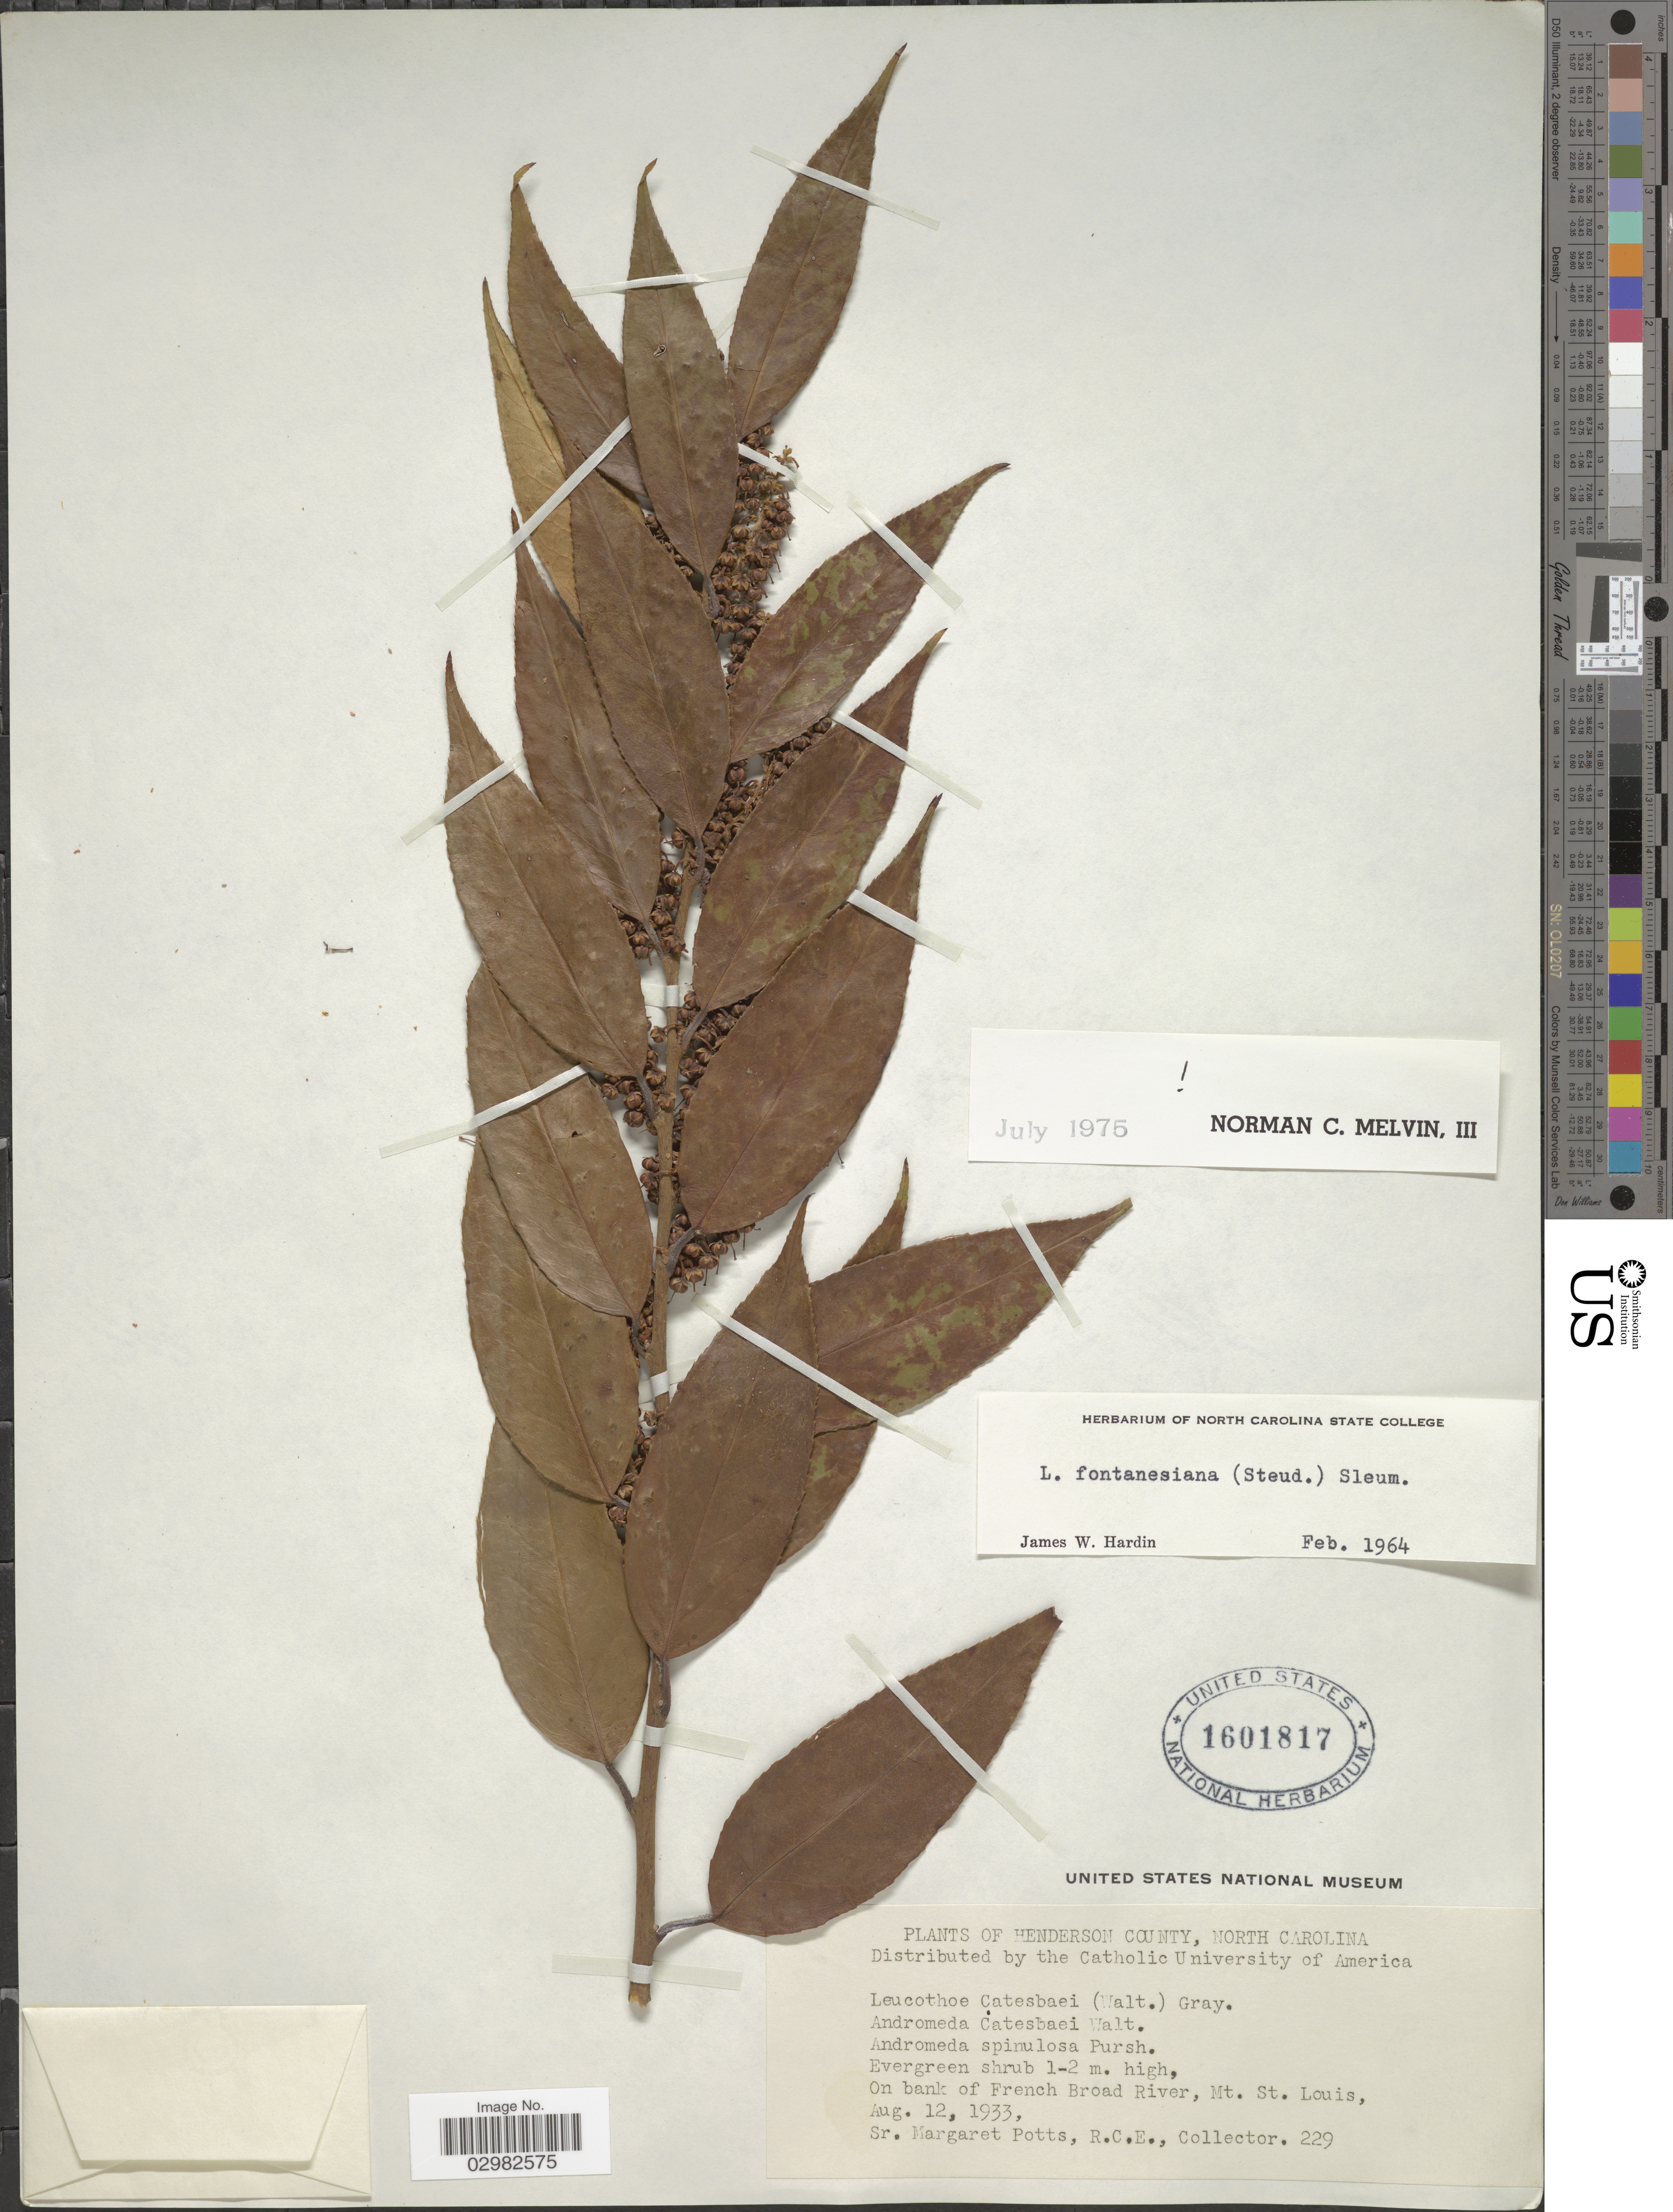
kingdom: Plantae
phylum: Tracheophyta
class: Magnoliopsida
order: Ericales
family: Ericaceae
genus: Leucothoe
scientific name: Leucothoë fontanesiana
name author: (Steud.) Sleumer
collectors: M. Potts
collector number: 229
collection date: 1933-08-12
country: United States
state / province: North Carolina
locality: Henderson County, On bank of French Broad River, Mt. St. Louis.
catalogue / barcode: US 1601817